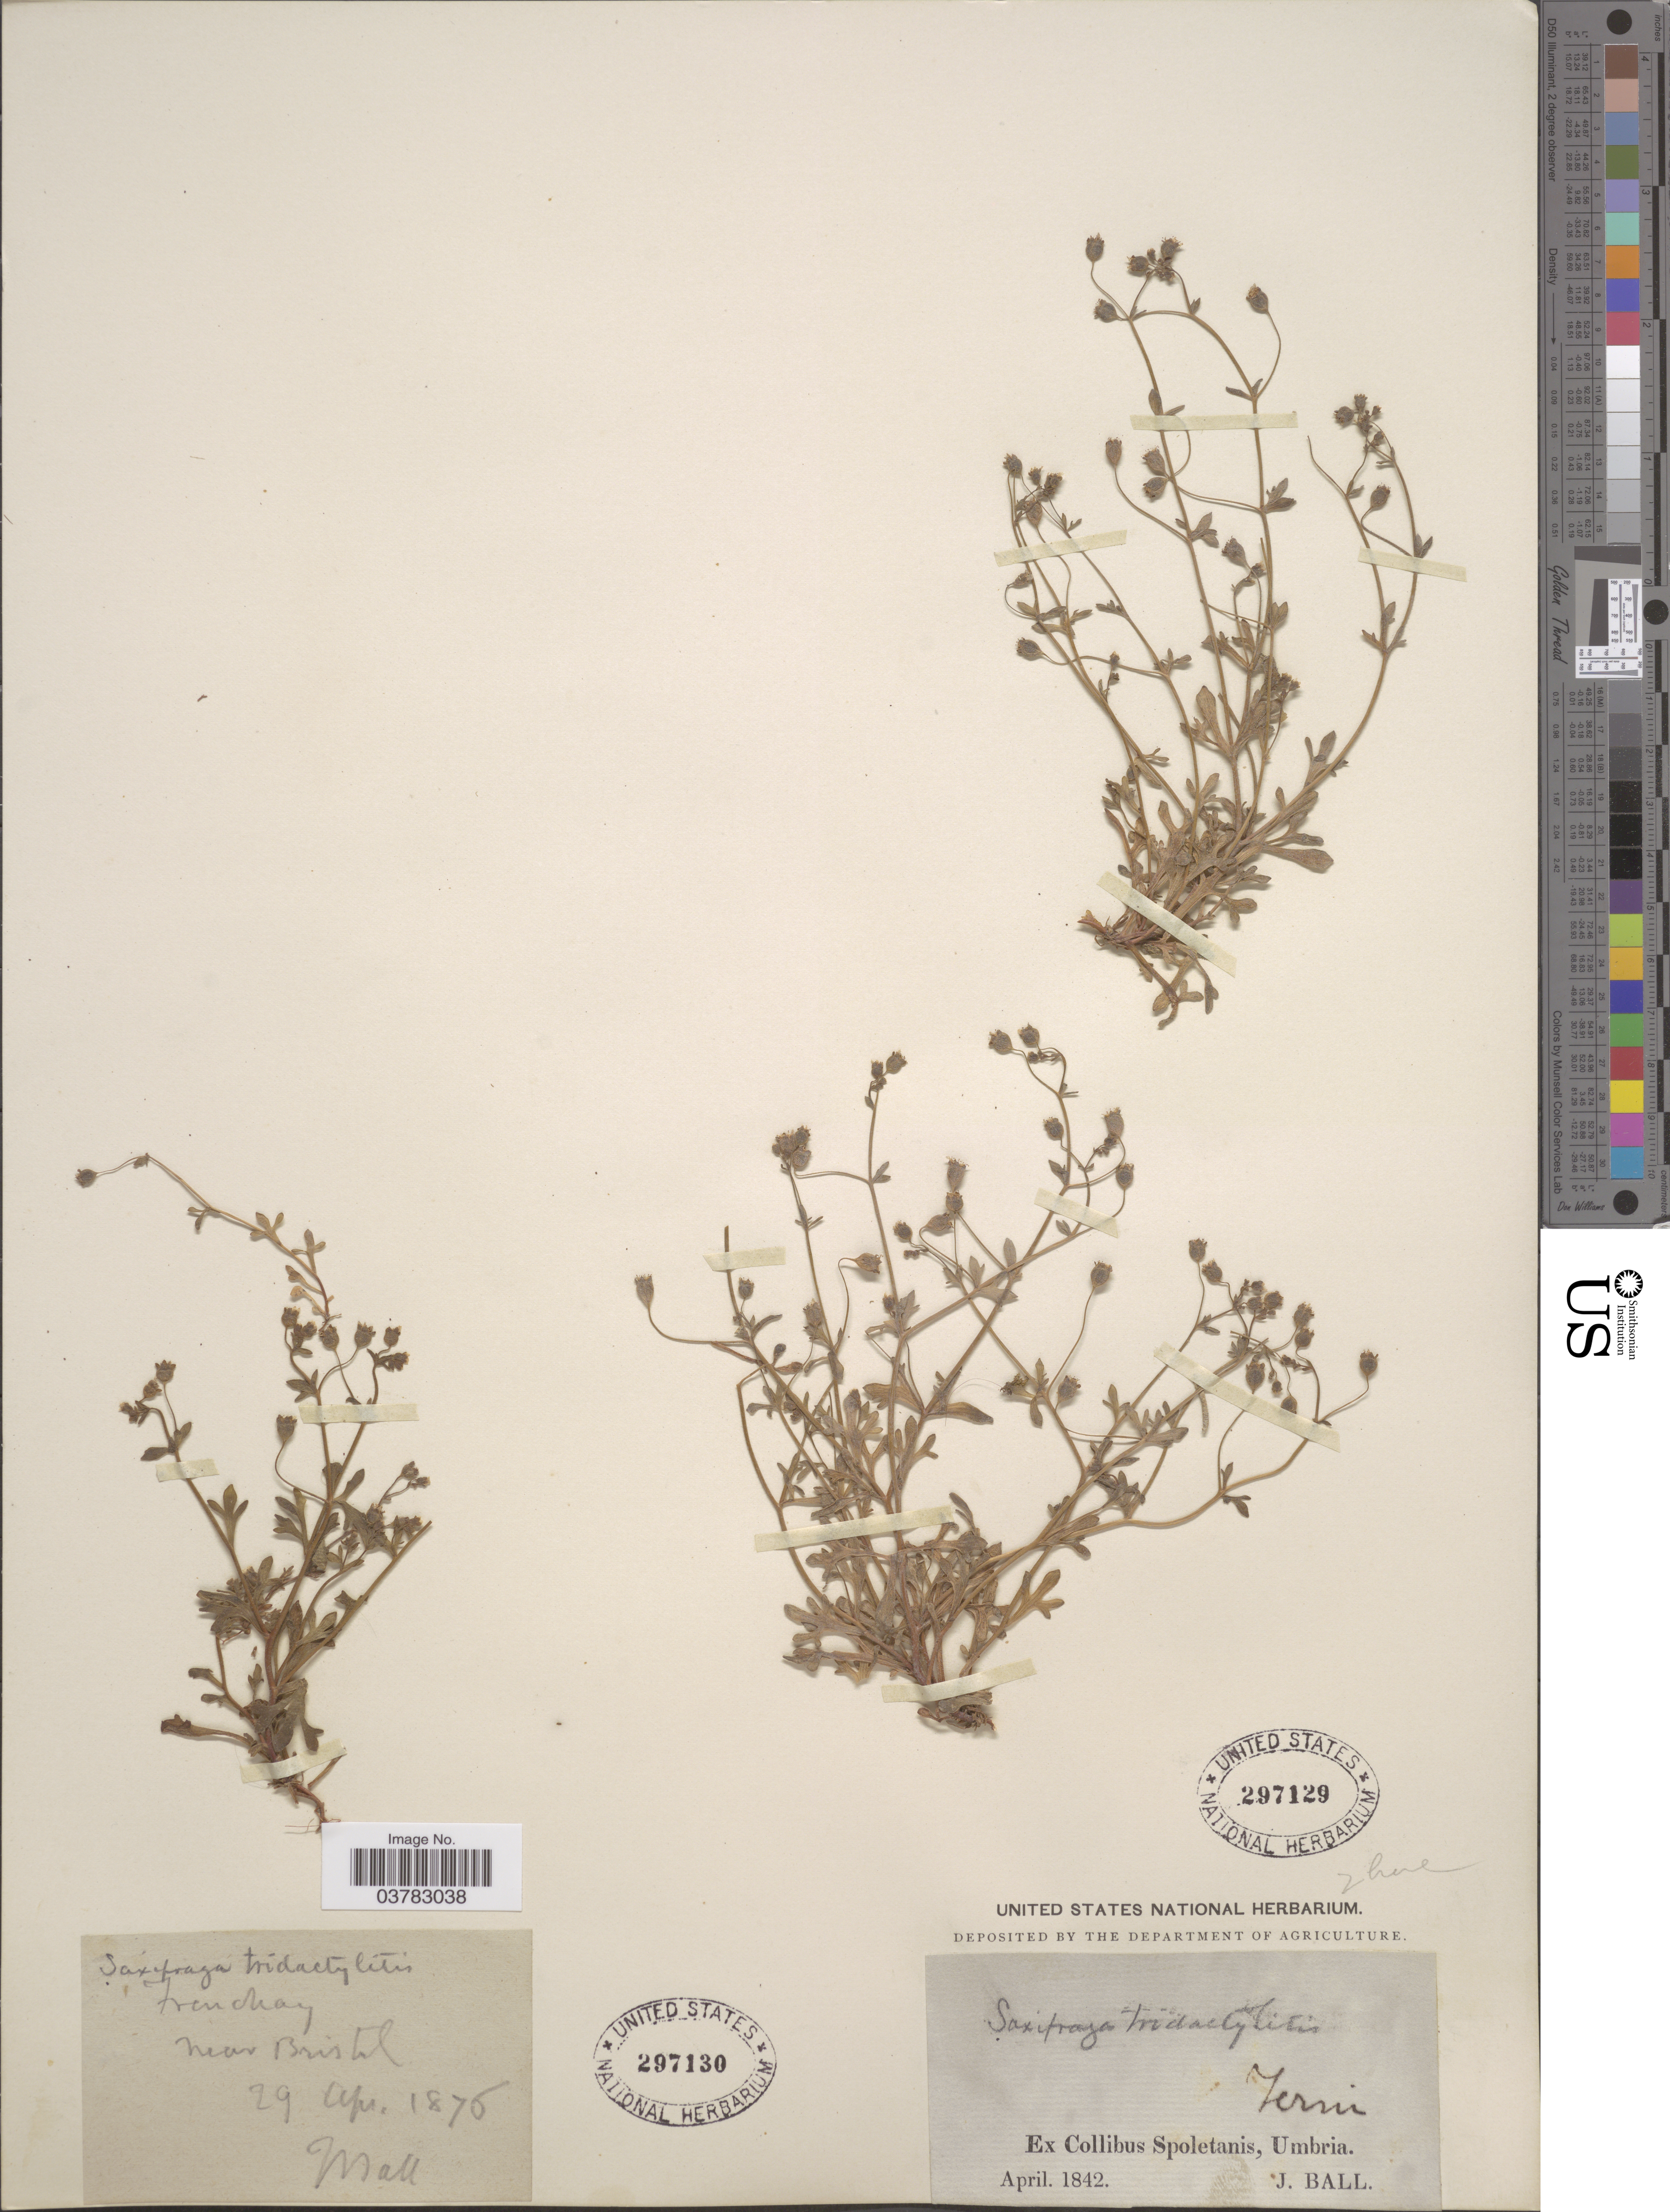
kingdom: Plantae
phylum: Tracheophyta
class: Magnoliopsida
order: Saxifragales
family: Saxifragaceae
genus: Saxifraga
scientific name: Saxifraga tridactylites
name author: L.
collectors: J. Ball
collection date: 1876-04-29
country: United Kingdom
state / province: England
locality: Frenchay near Bristol.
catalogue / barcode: US 297130-2